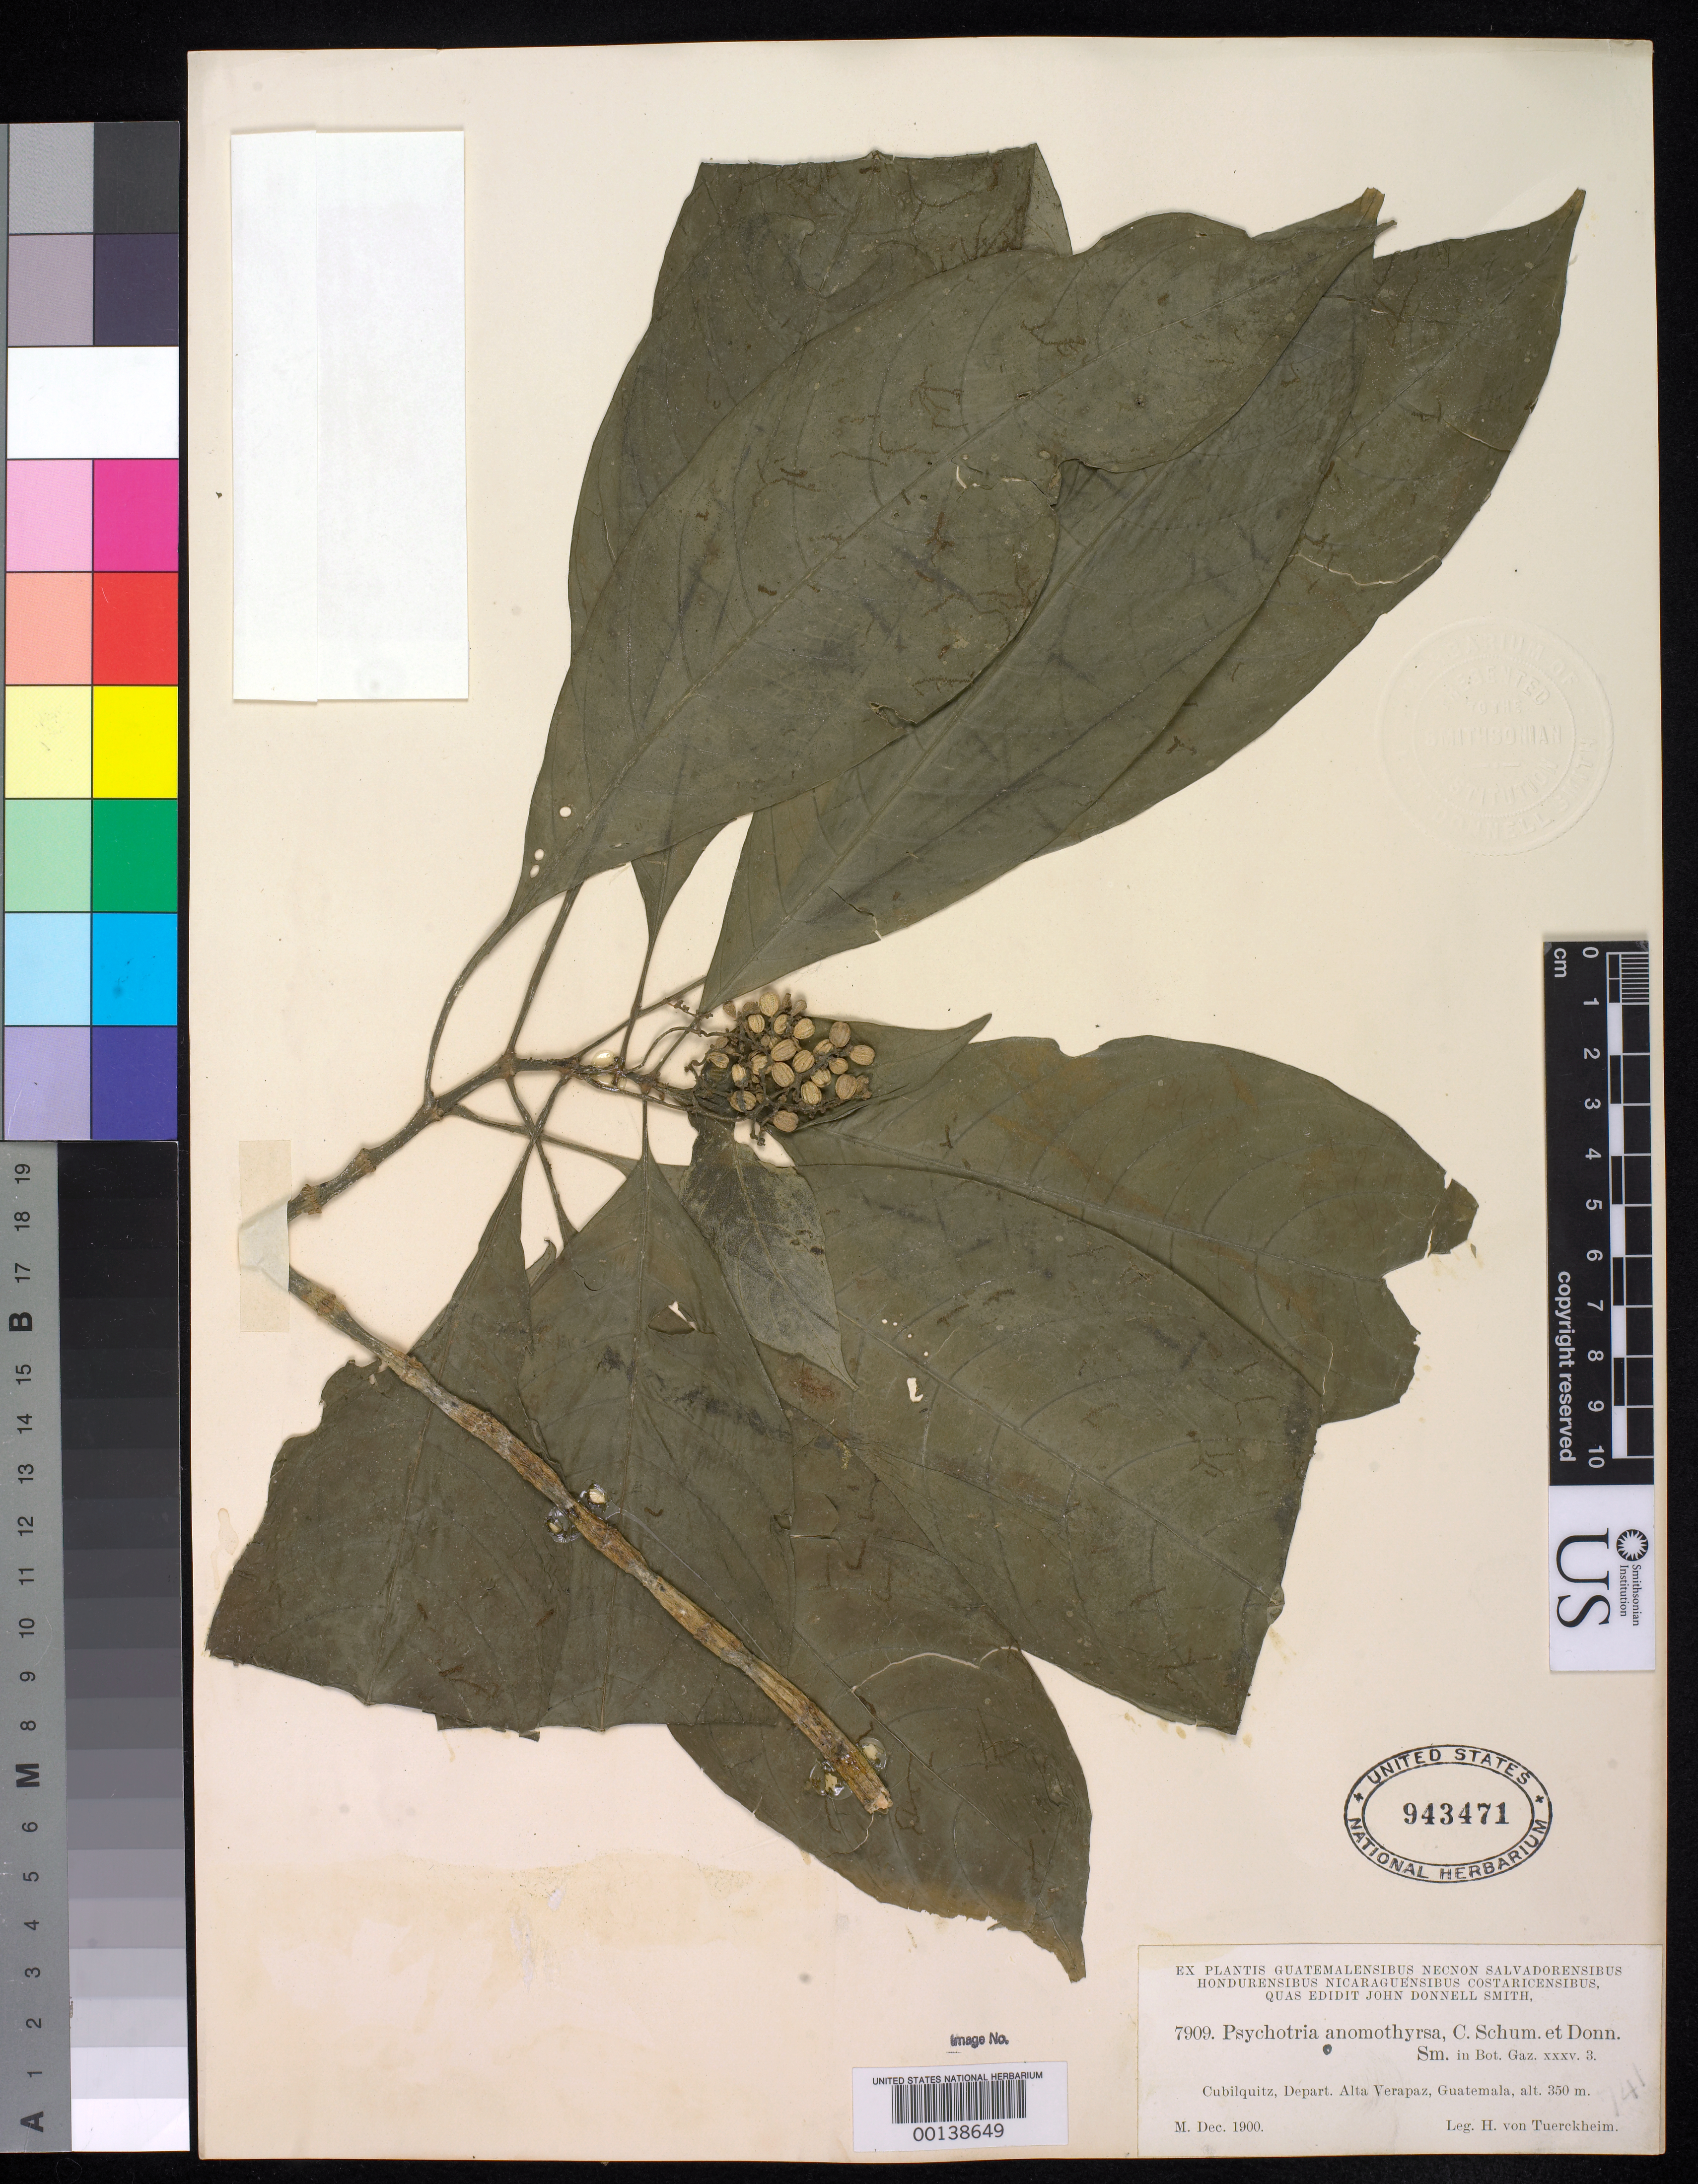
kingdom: Plantae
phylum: Tracheophyta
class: Magnoliopsida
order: Gentianales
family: Rubiaceae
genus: Psychotria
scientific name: Psychotria anomothyrsa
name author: K. Schum. & Donn. Sm. in Donn. Sm.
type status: Isolectotype; Syntype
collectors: H. von Türckheim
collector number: J.D.S. 7909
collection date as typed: Dec 1900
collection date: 1900-12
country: Guatemala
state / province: Alta Verapaz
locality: Cubilquitz.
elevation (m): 350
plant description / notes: Currently accepted name as cited by C.M. Taylor, Ann. Missouri Bot. Gard. 88: 490 (2001).; This sheet cited as "holotype" by Lorence (1999). One of three sheets (00943471, 00943472, 00943473) received ex John Donnell Smith herbarium with no indication that any one sheet is the holotype.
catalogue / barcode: US 943471